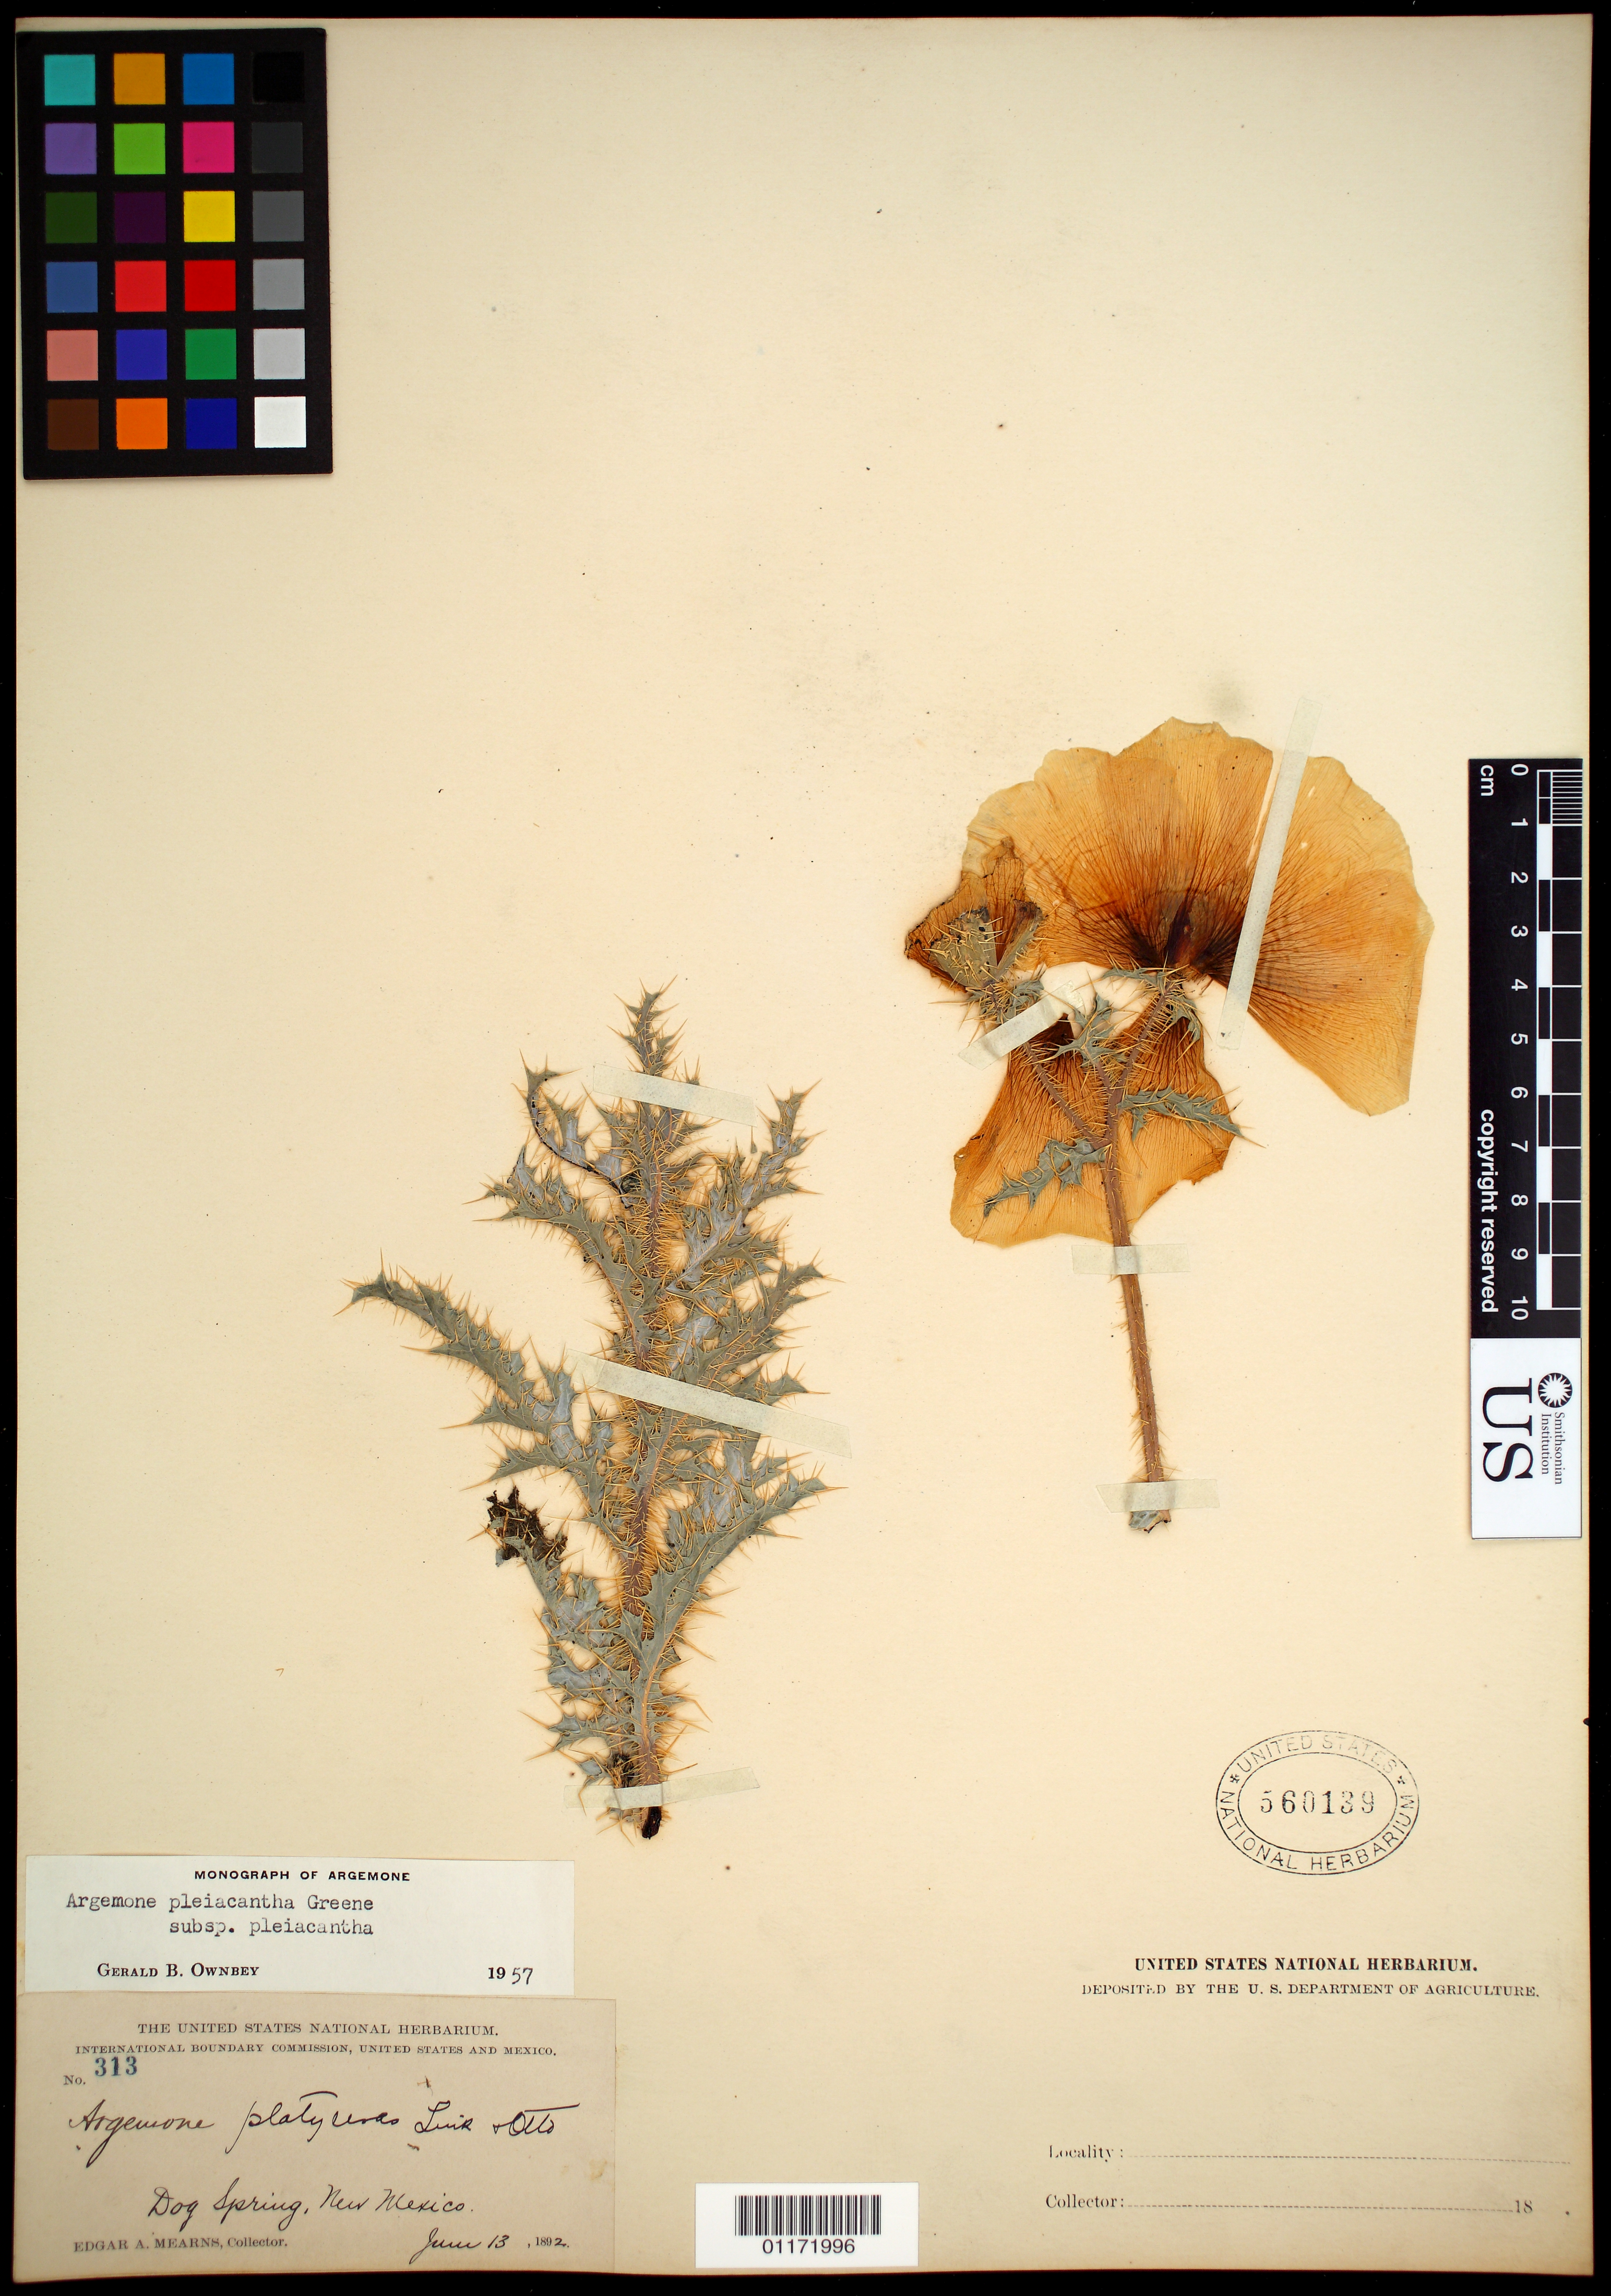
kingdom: Plantae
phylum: Tracheophyta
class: Magnoliopsida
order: Ranunculales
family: Papaveraceae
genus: Argemone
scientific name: Argemone pleiacantha subsp. pleiacantha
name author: Greene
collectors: E. A. Mearns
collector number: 313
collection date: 1892-06-13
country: United States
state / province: New Mexico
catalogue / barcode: US 560139